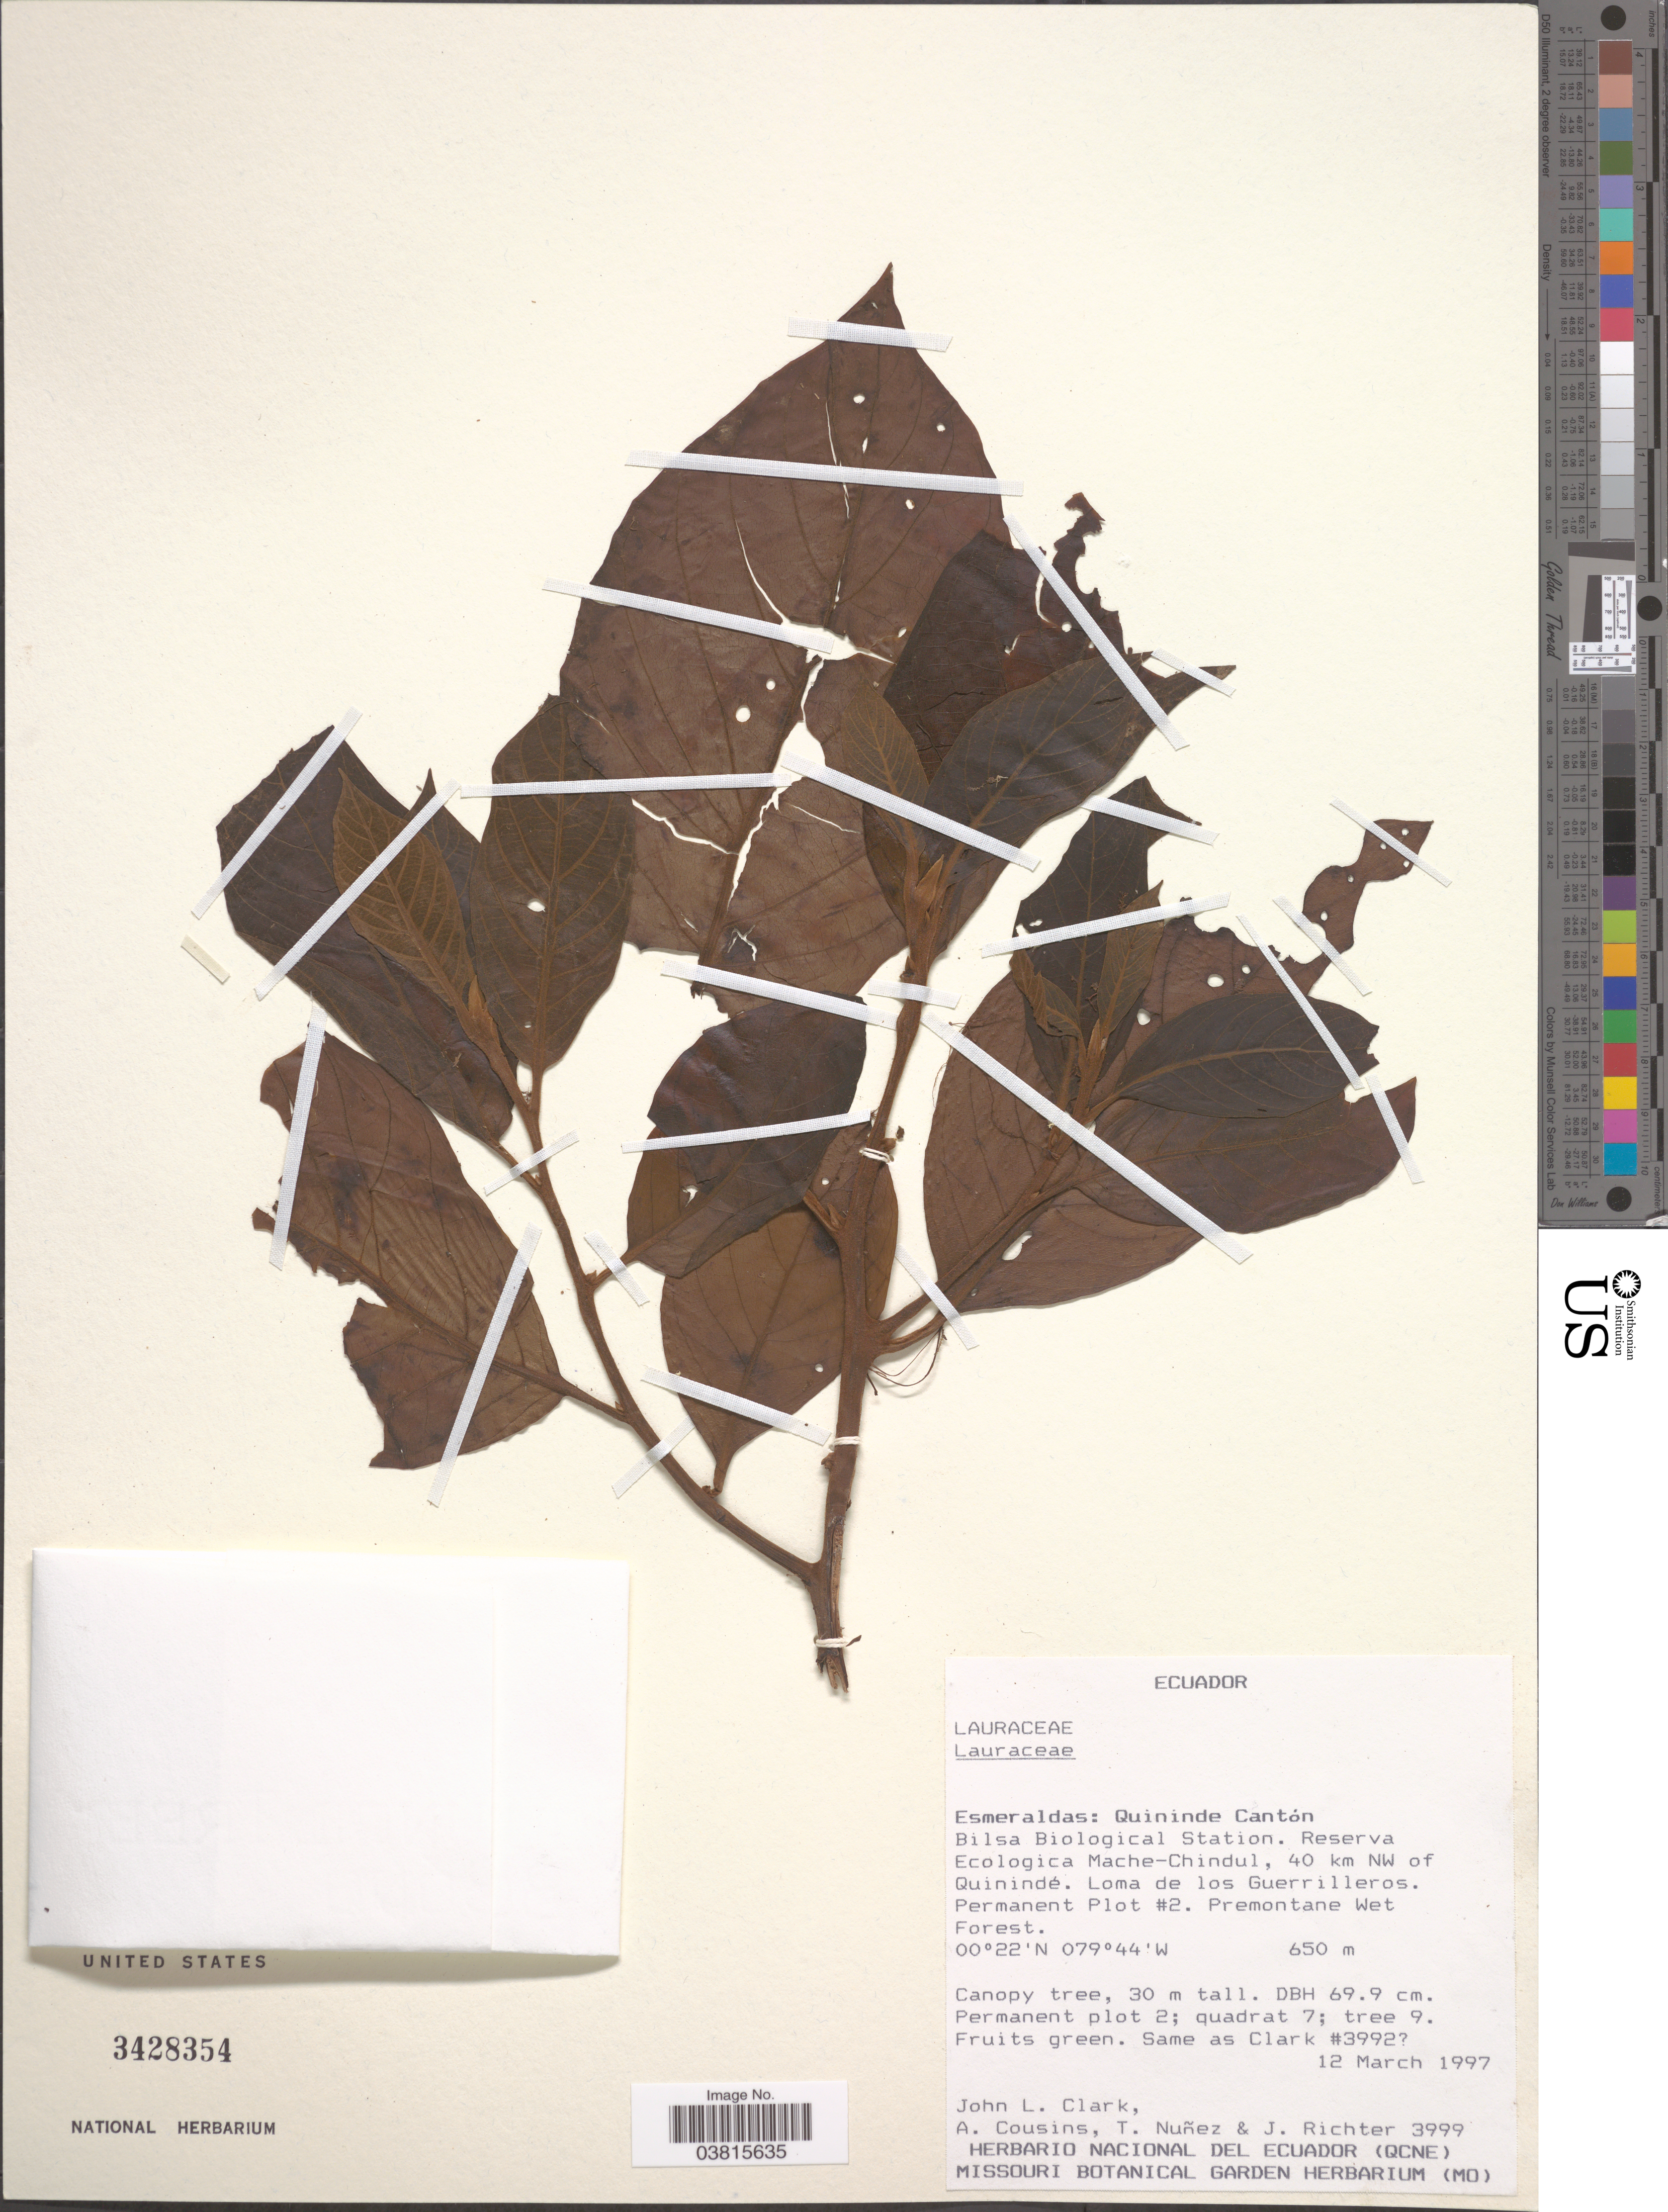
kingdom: Plantae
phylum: Tracheophyta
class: Magnoliopsida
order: Laurales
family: Lauraceae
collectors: J. L. Clark, A. Cousins, T. Núñez & J. Richter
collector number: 3999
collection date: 1997-03-12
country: Ecuador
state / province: Esmeraldas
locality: Quininde Cantón. Bilsa Biological Station. Reserva Ecologica Mache-Chindul, 40 km NW of Quinindé. Loma de los Guerrilleros. Permanent Plot #2. Premontane Wet Forest.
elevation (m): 650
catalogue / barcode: US 3428354